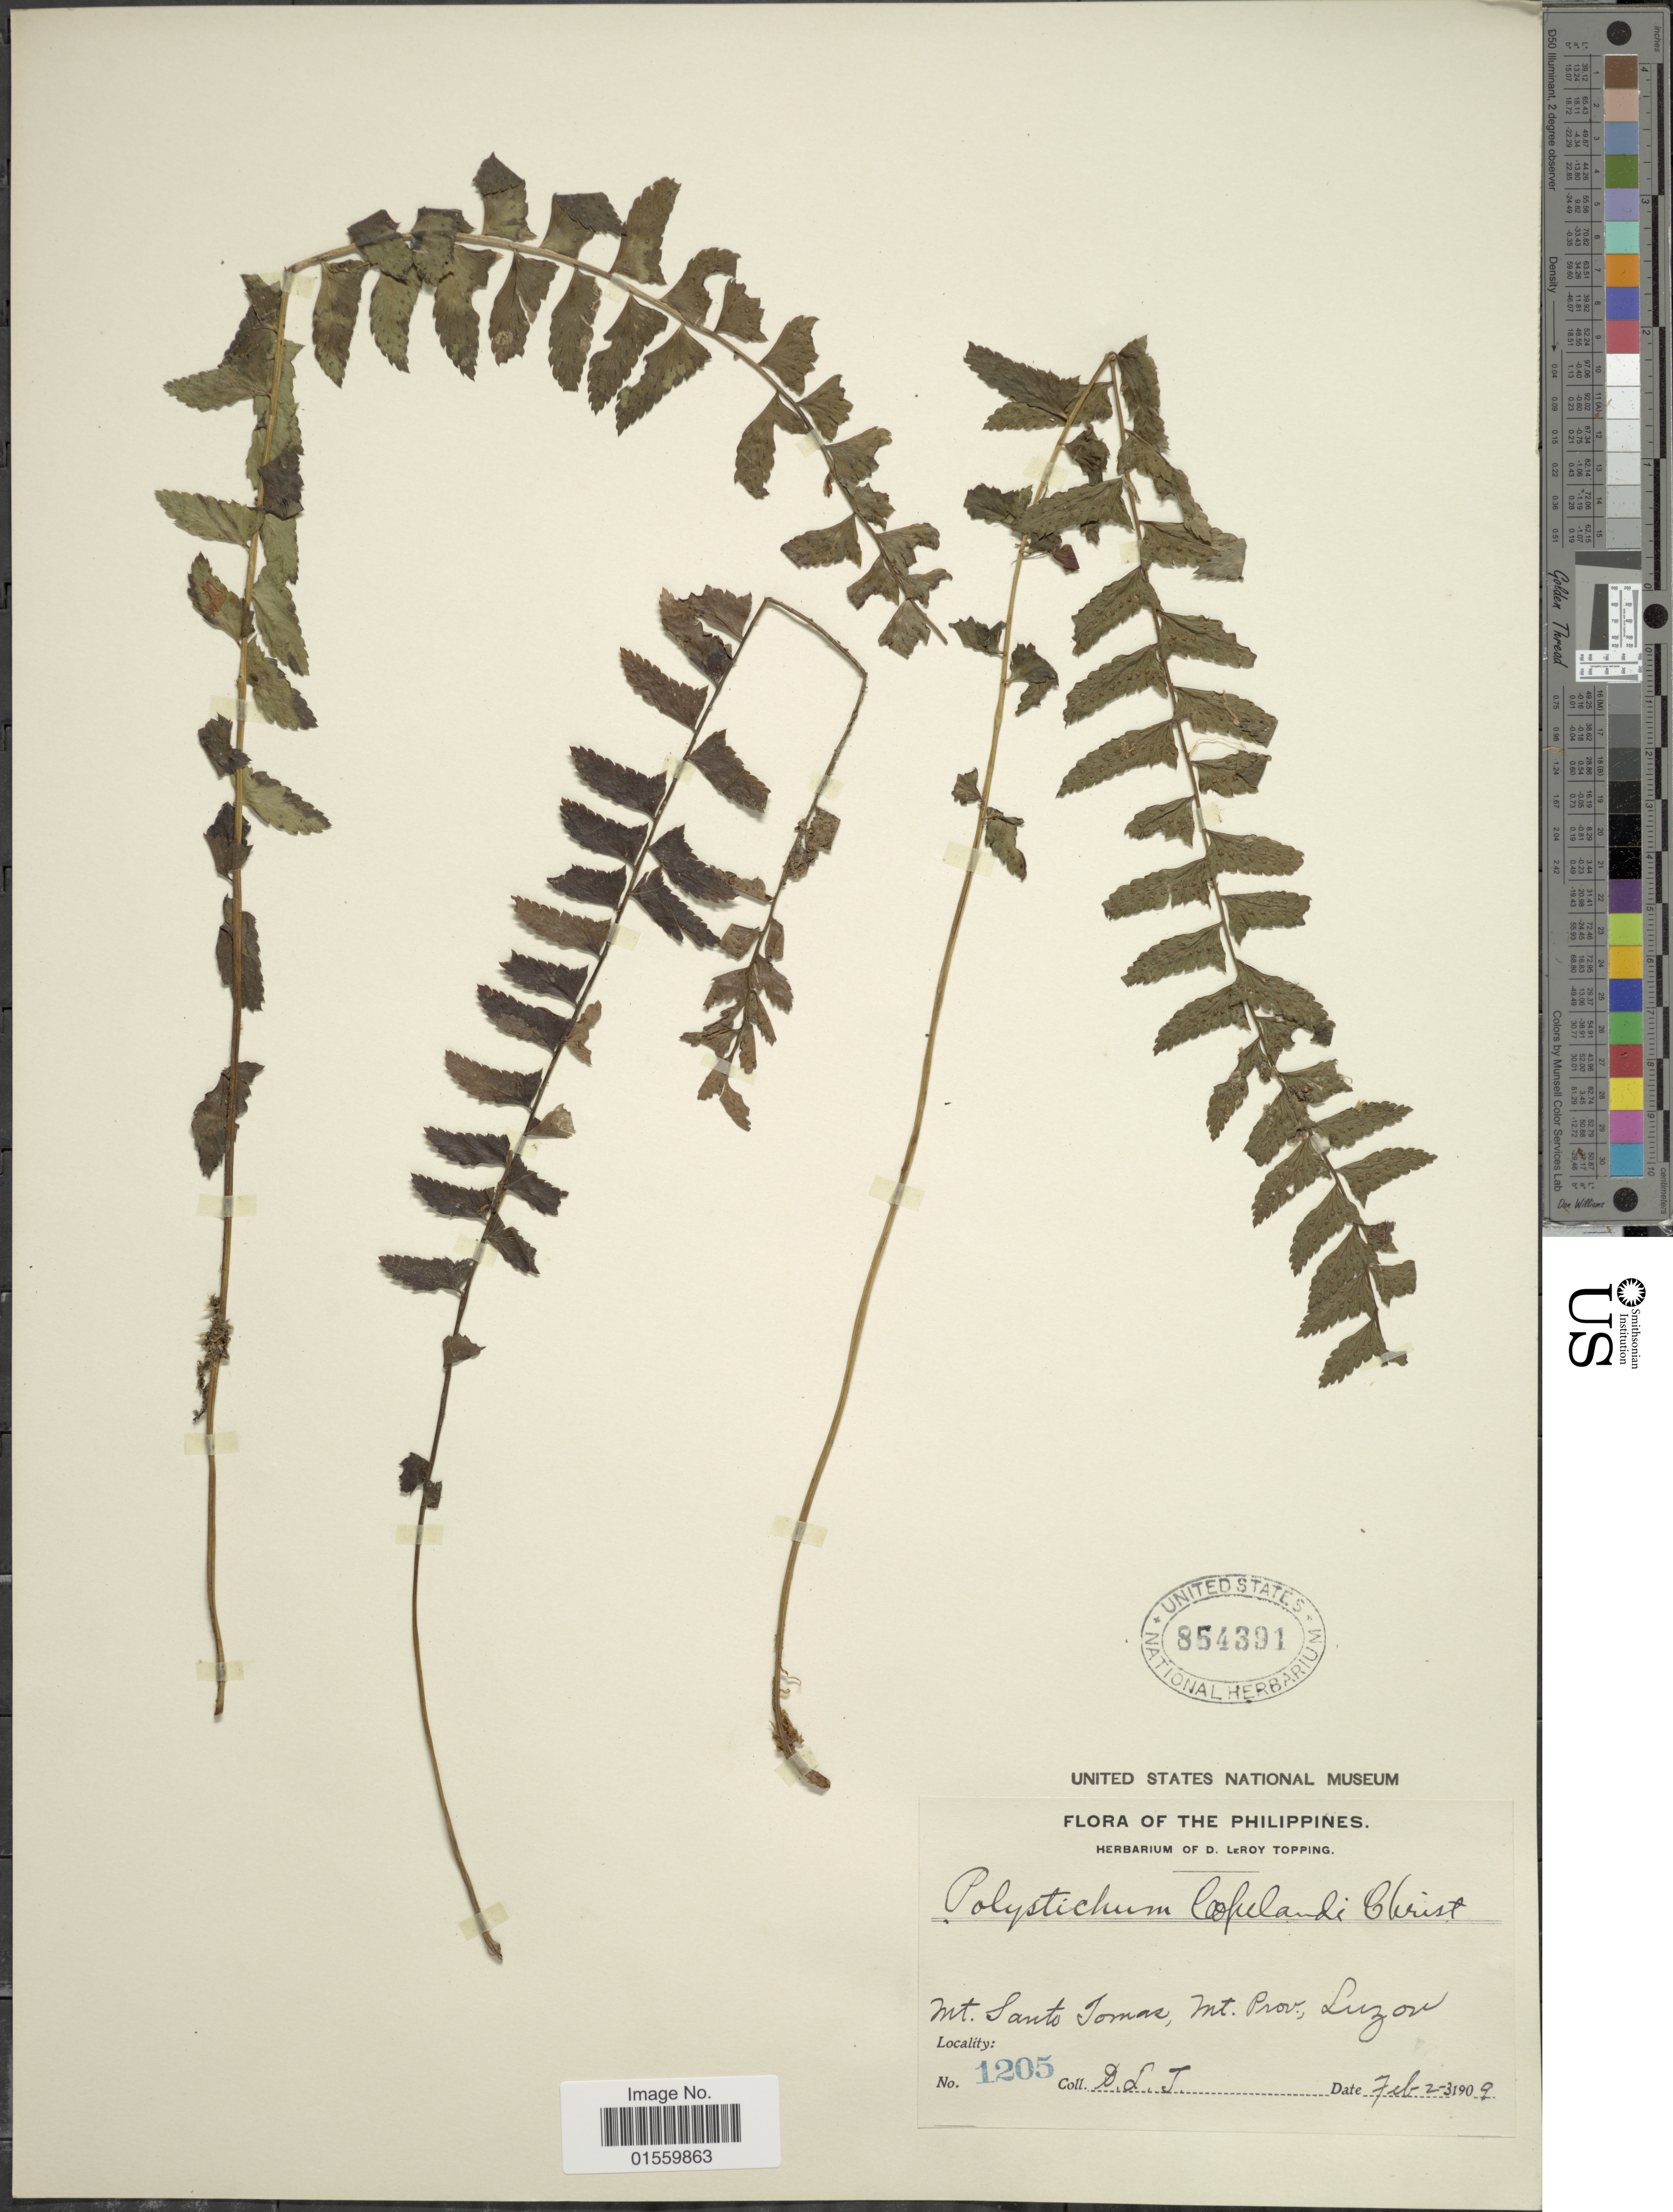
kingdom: Plantae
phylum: Tracheophyta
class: Polypodiopsida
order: Polypodiales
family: Dryopteridaceae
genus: Polystichum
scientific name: Polystichum deltodon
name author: (Baker) Diels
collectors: D. L. Topping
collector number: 1205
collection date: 1909-02-02/1909-02-03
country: Philippines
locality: Mt. Santo Tomas, Mt. Prov. , Luzon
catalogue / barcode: US 854391